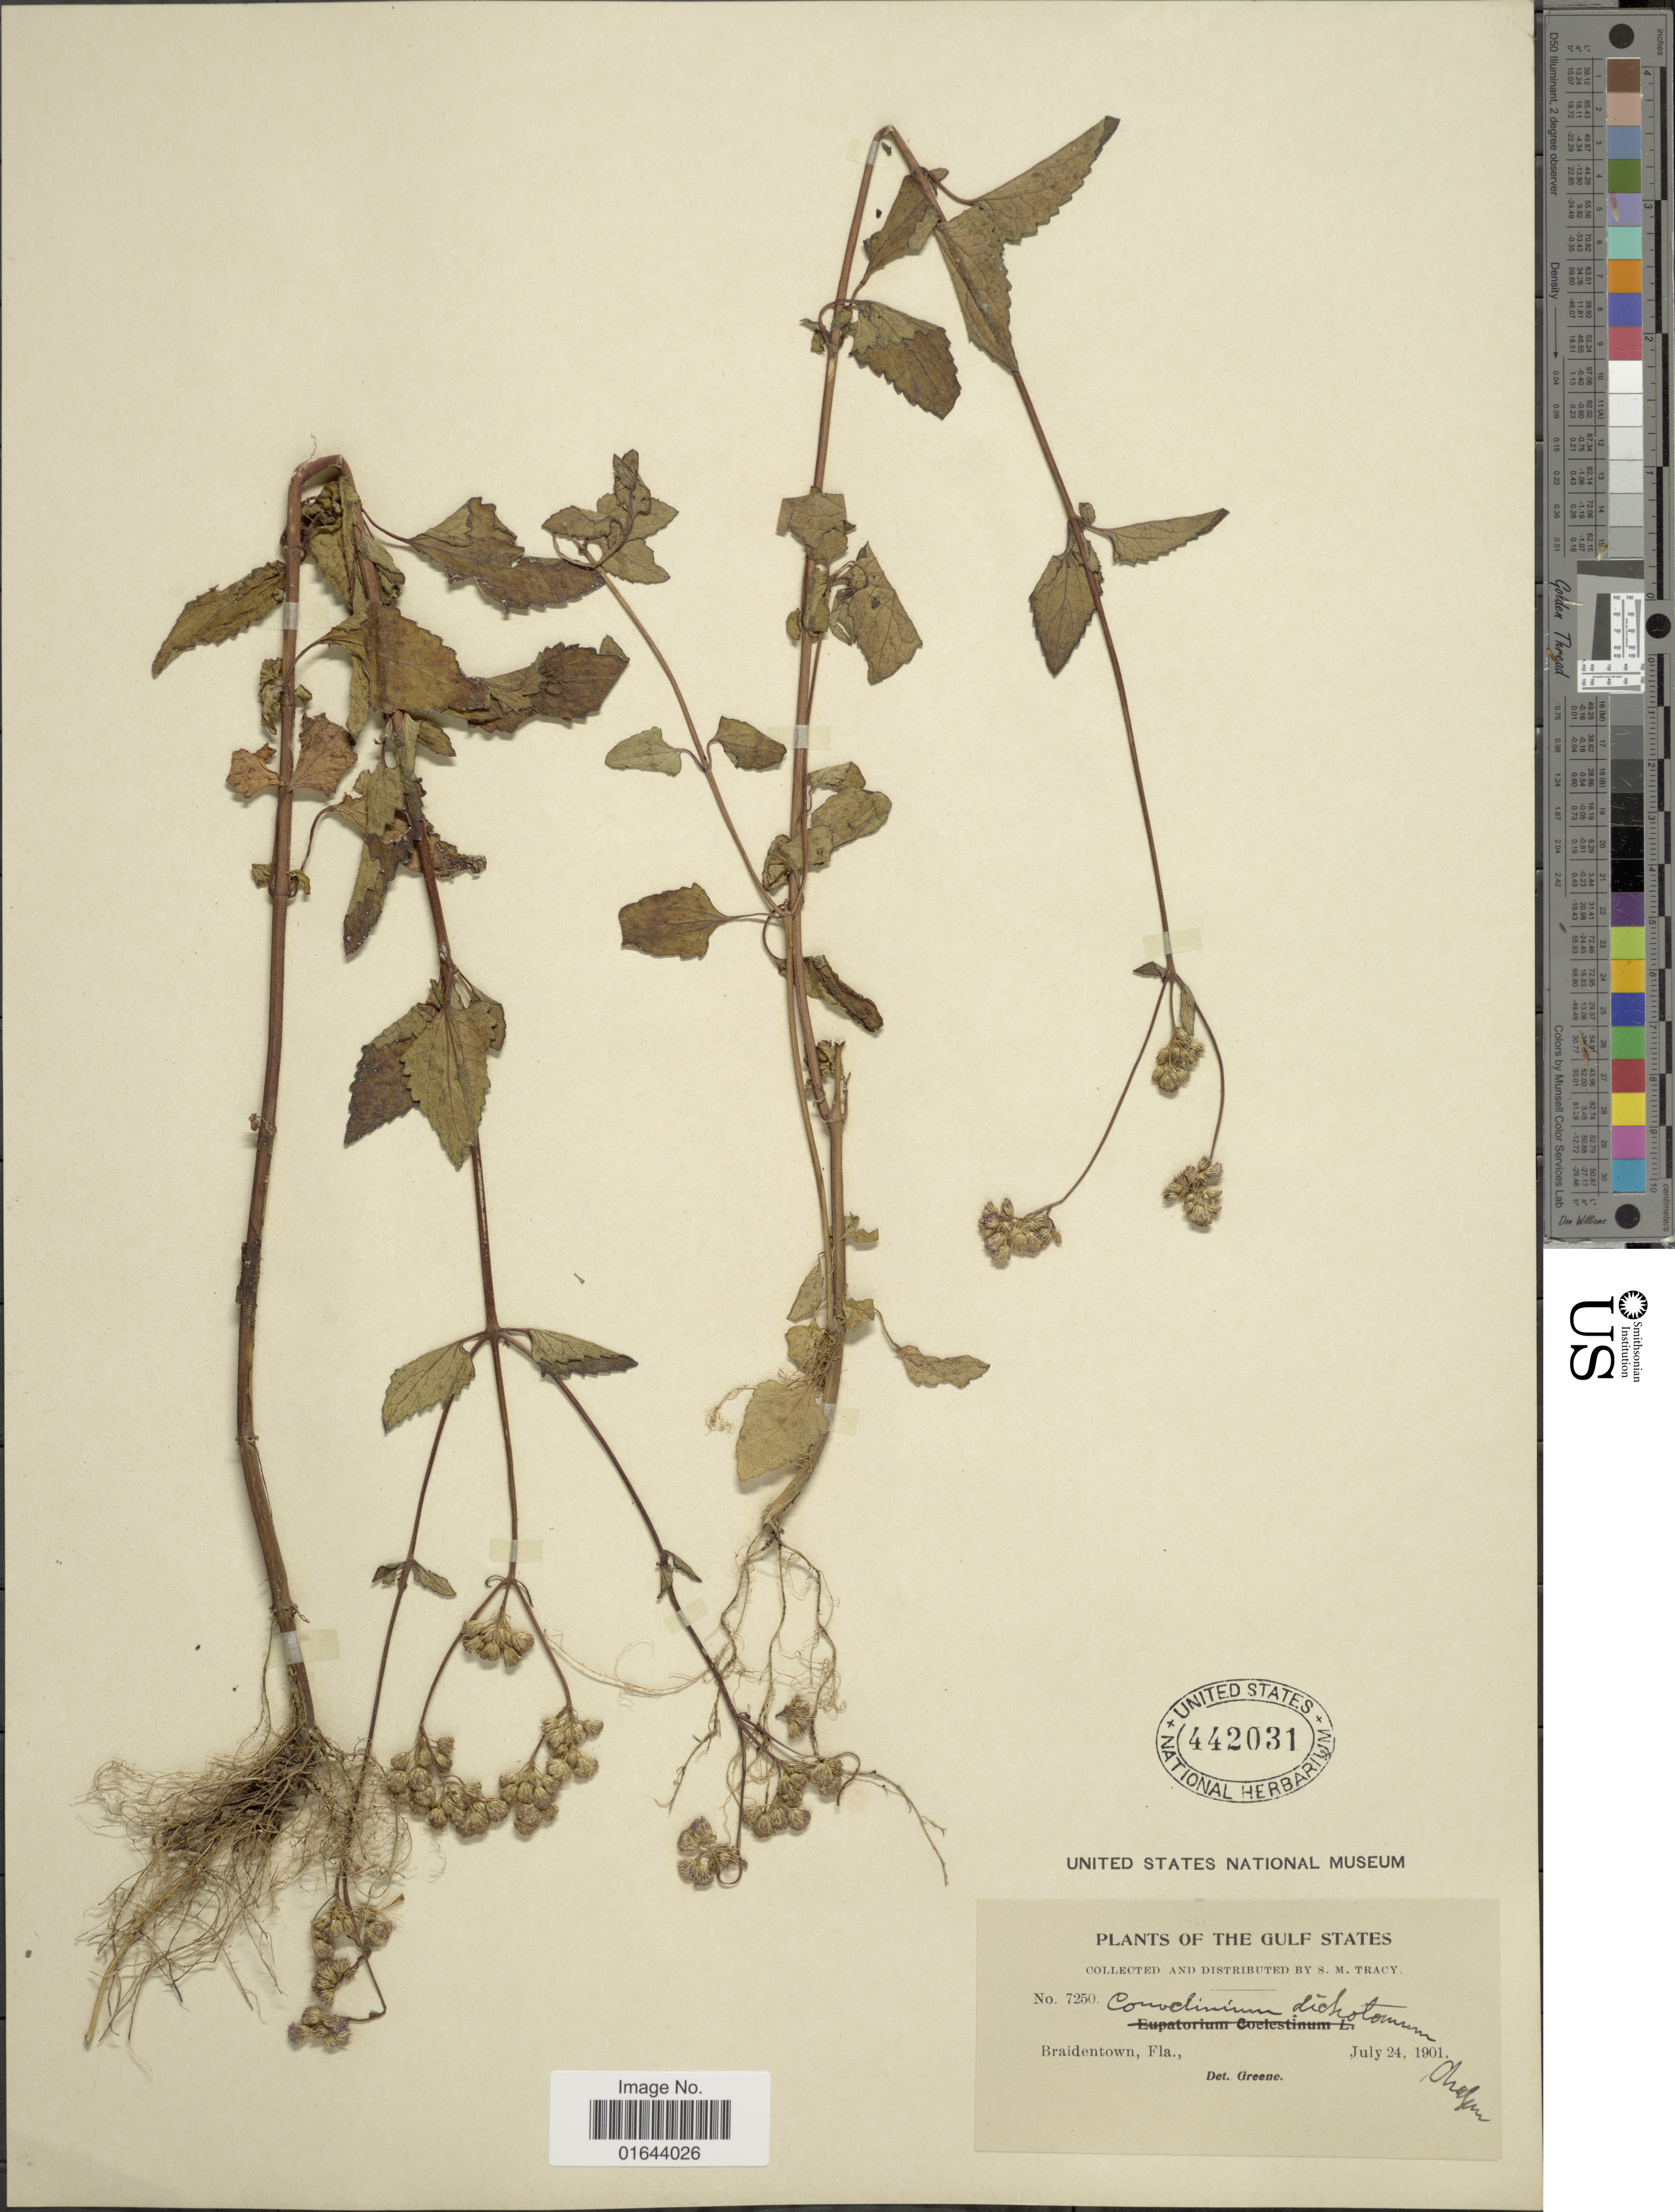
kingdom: Plantae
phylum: Tracheophyta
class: Magnoliopsida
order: Asterales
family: Asteraceae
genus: Conoclinium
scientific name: Conoclinium coelestinum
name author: (L.) DC.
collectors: S. M. Tracy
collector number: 7250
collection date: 1901-07-24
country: United States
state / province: Florida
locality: Gulf States. Braidentown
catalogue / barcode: US 442031